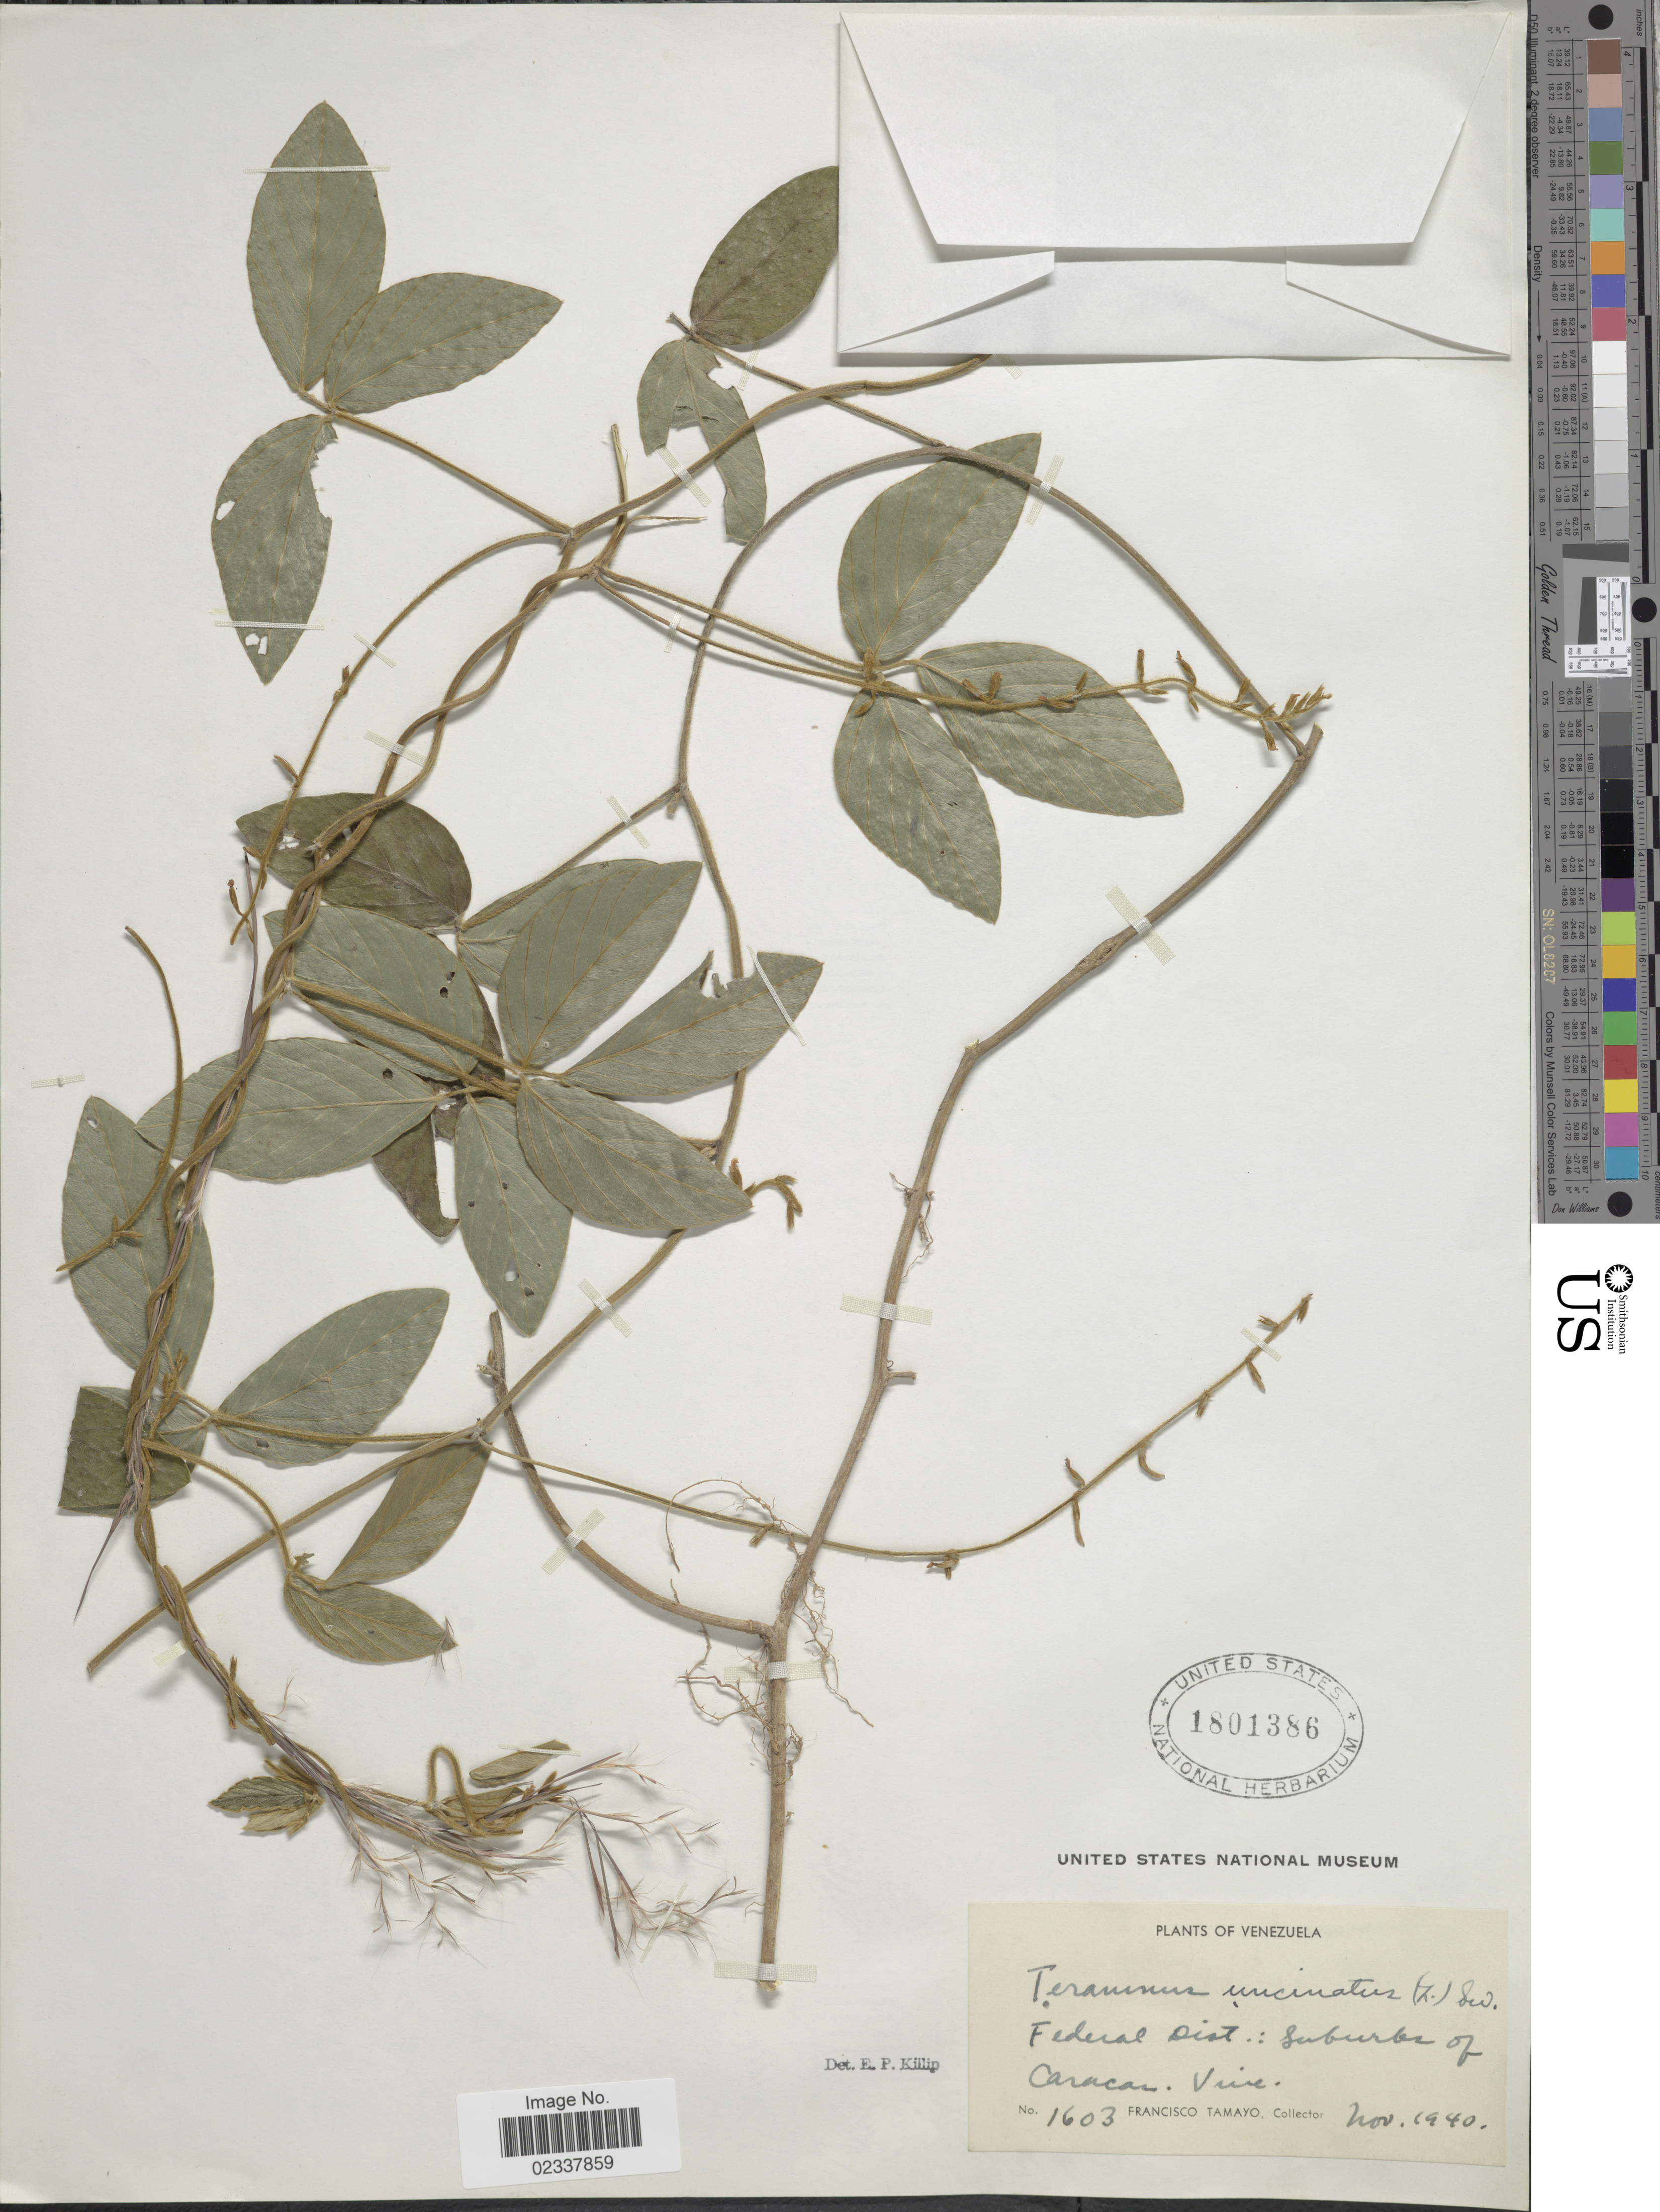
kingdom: Plantae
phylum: Tracheophyta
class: Magnoliopsida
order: Fabales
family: Fabaceae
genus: Teramnus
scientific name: Teramnus uncinatus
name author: (L.) Sw.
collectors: F. Tamayo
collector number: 1603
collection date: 1940-11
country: Venezuela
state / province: Distrito Federal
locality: Federal Dist.: Suburbs of Caracas.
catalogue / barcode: US 1801386